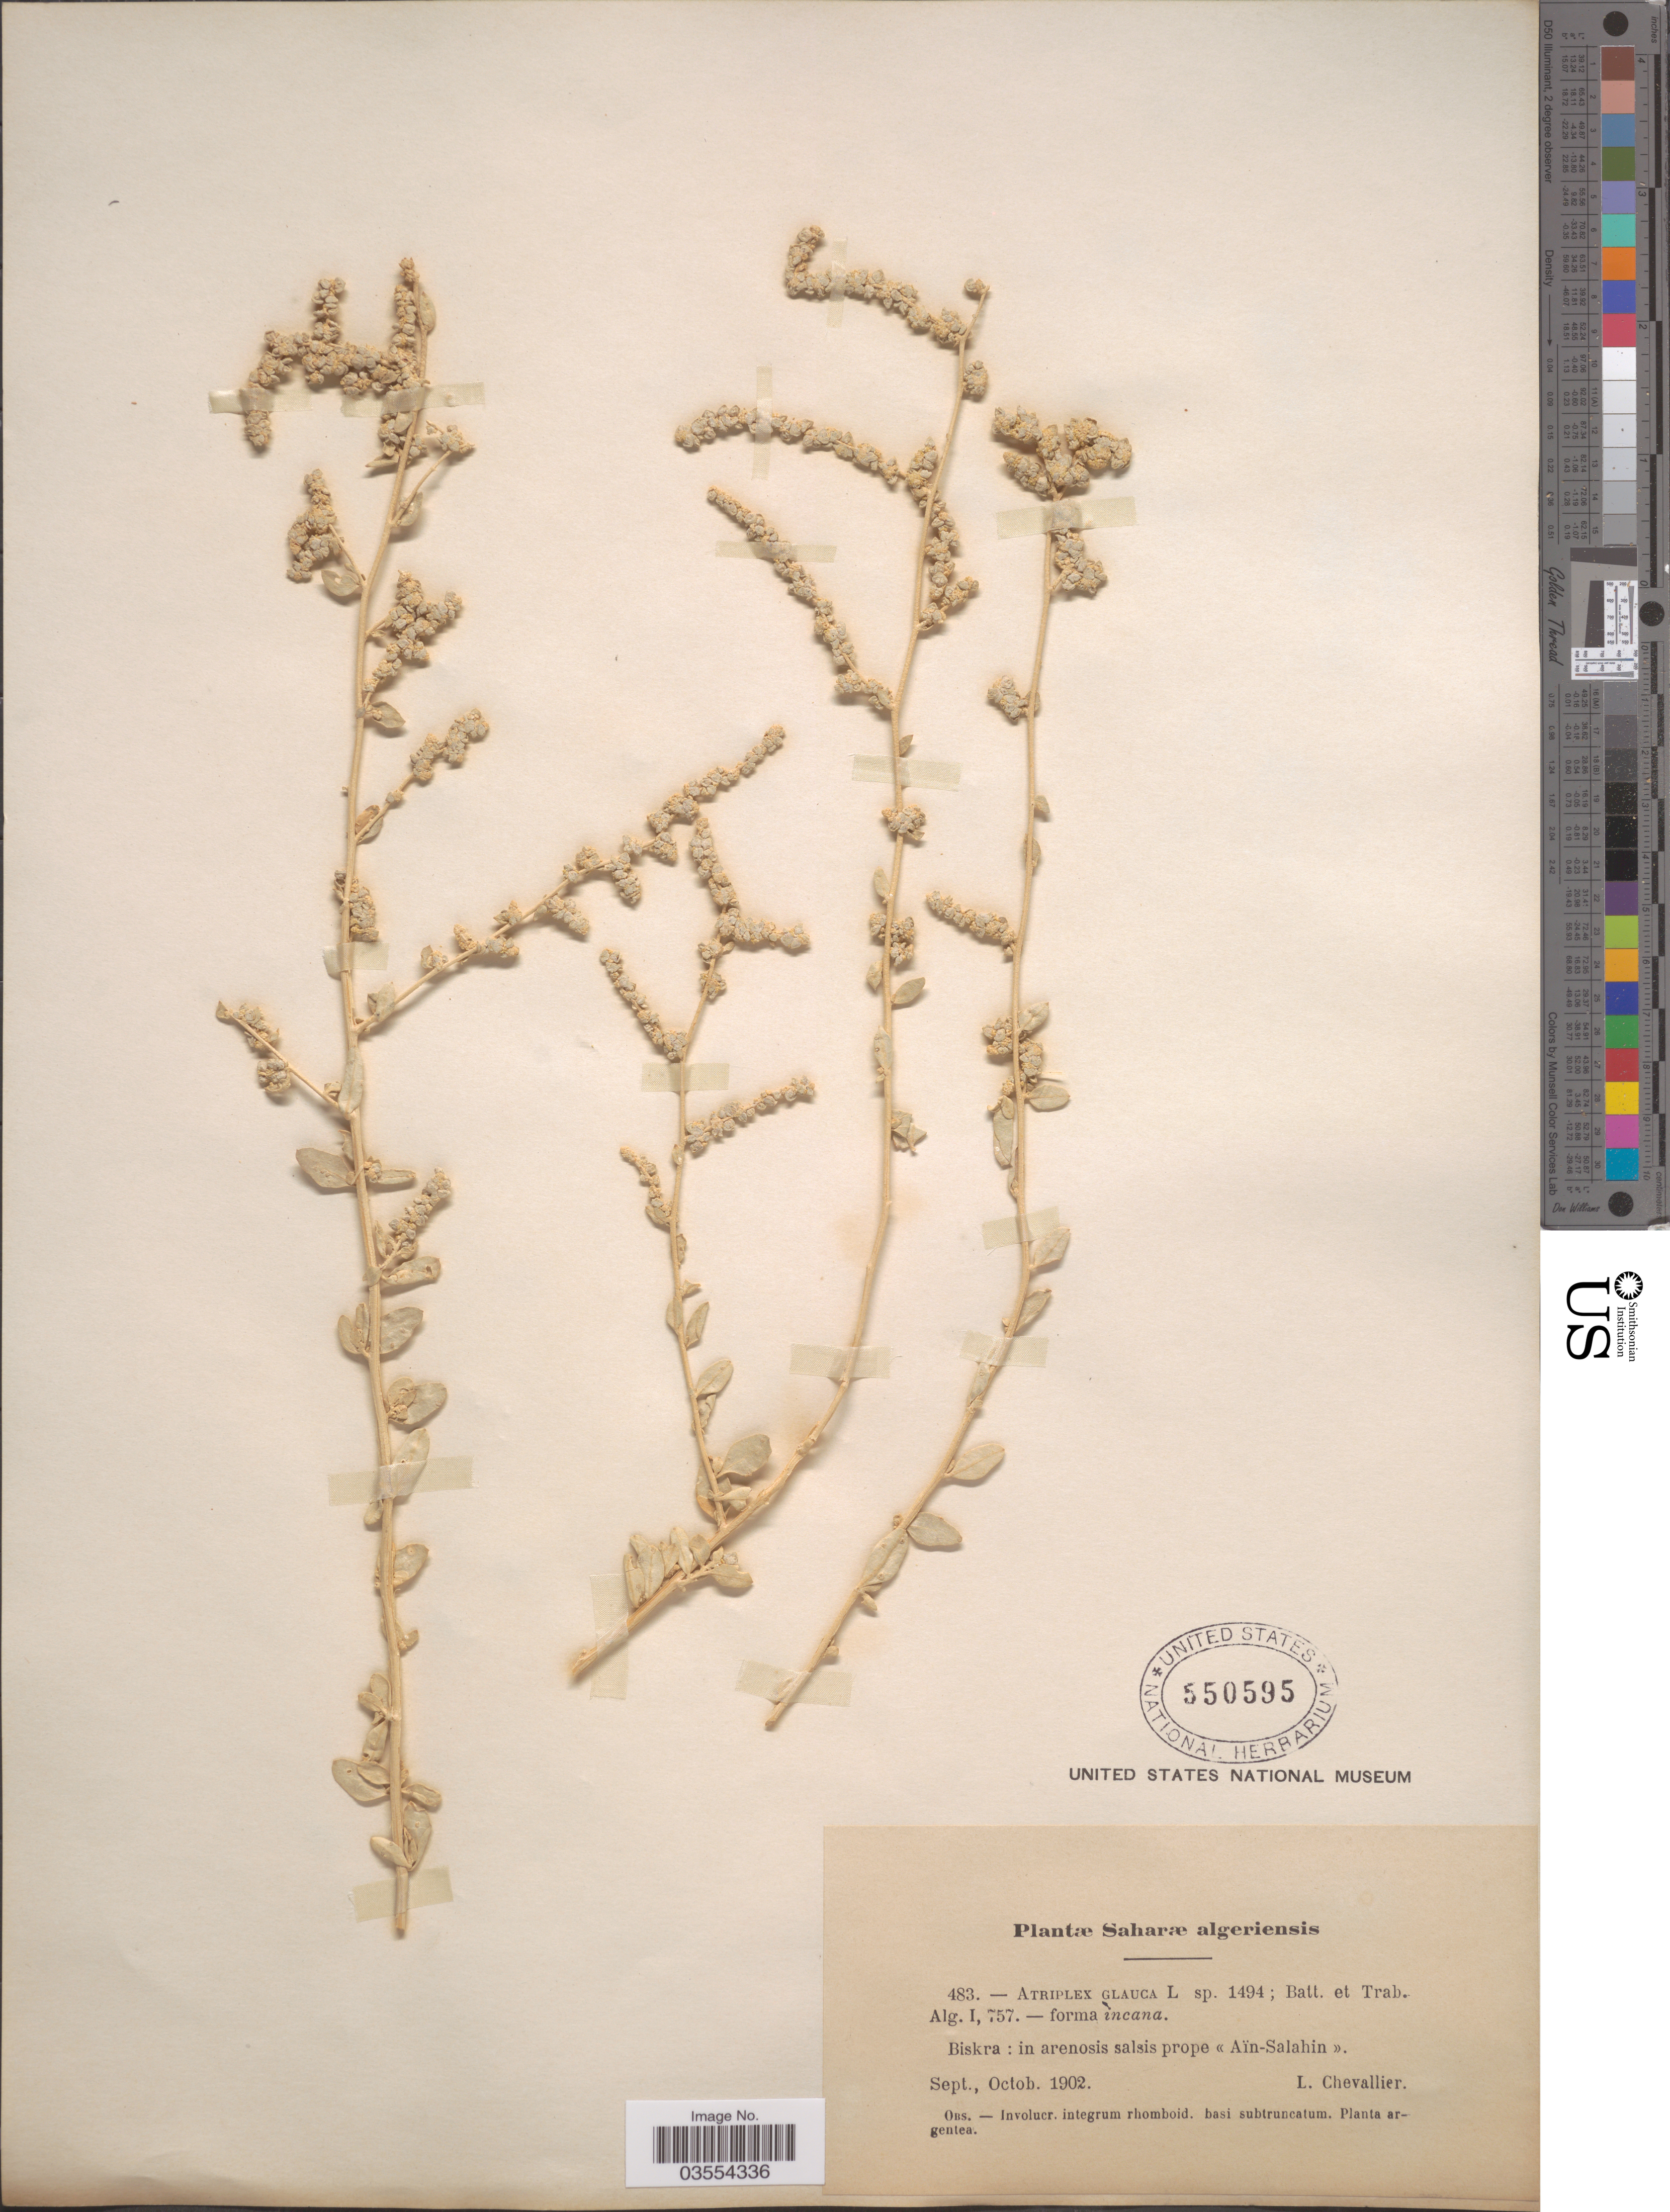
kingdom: Plantae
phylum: Tracheophyta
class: Magnoliopsida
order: Caryophyllales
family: Amaranthaceae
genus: Atriplex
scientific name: Atriplex glauca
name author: L.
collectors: L. Chevallier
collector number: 483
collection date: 1902-09/1902-10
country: Algeria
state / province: Biskra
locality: Saharæ algeriensis. In arenosis salsis prope Aïn-Salahin.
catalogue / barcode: US 550595